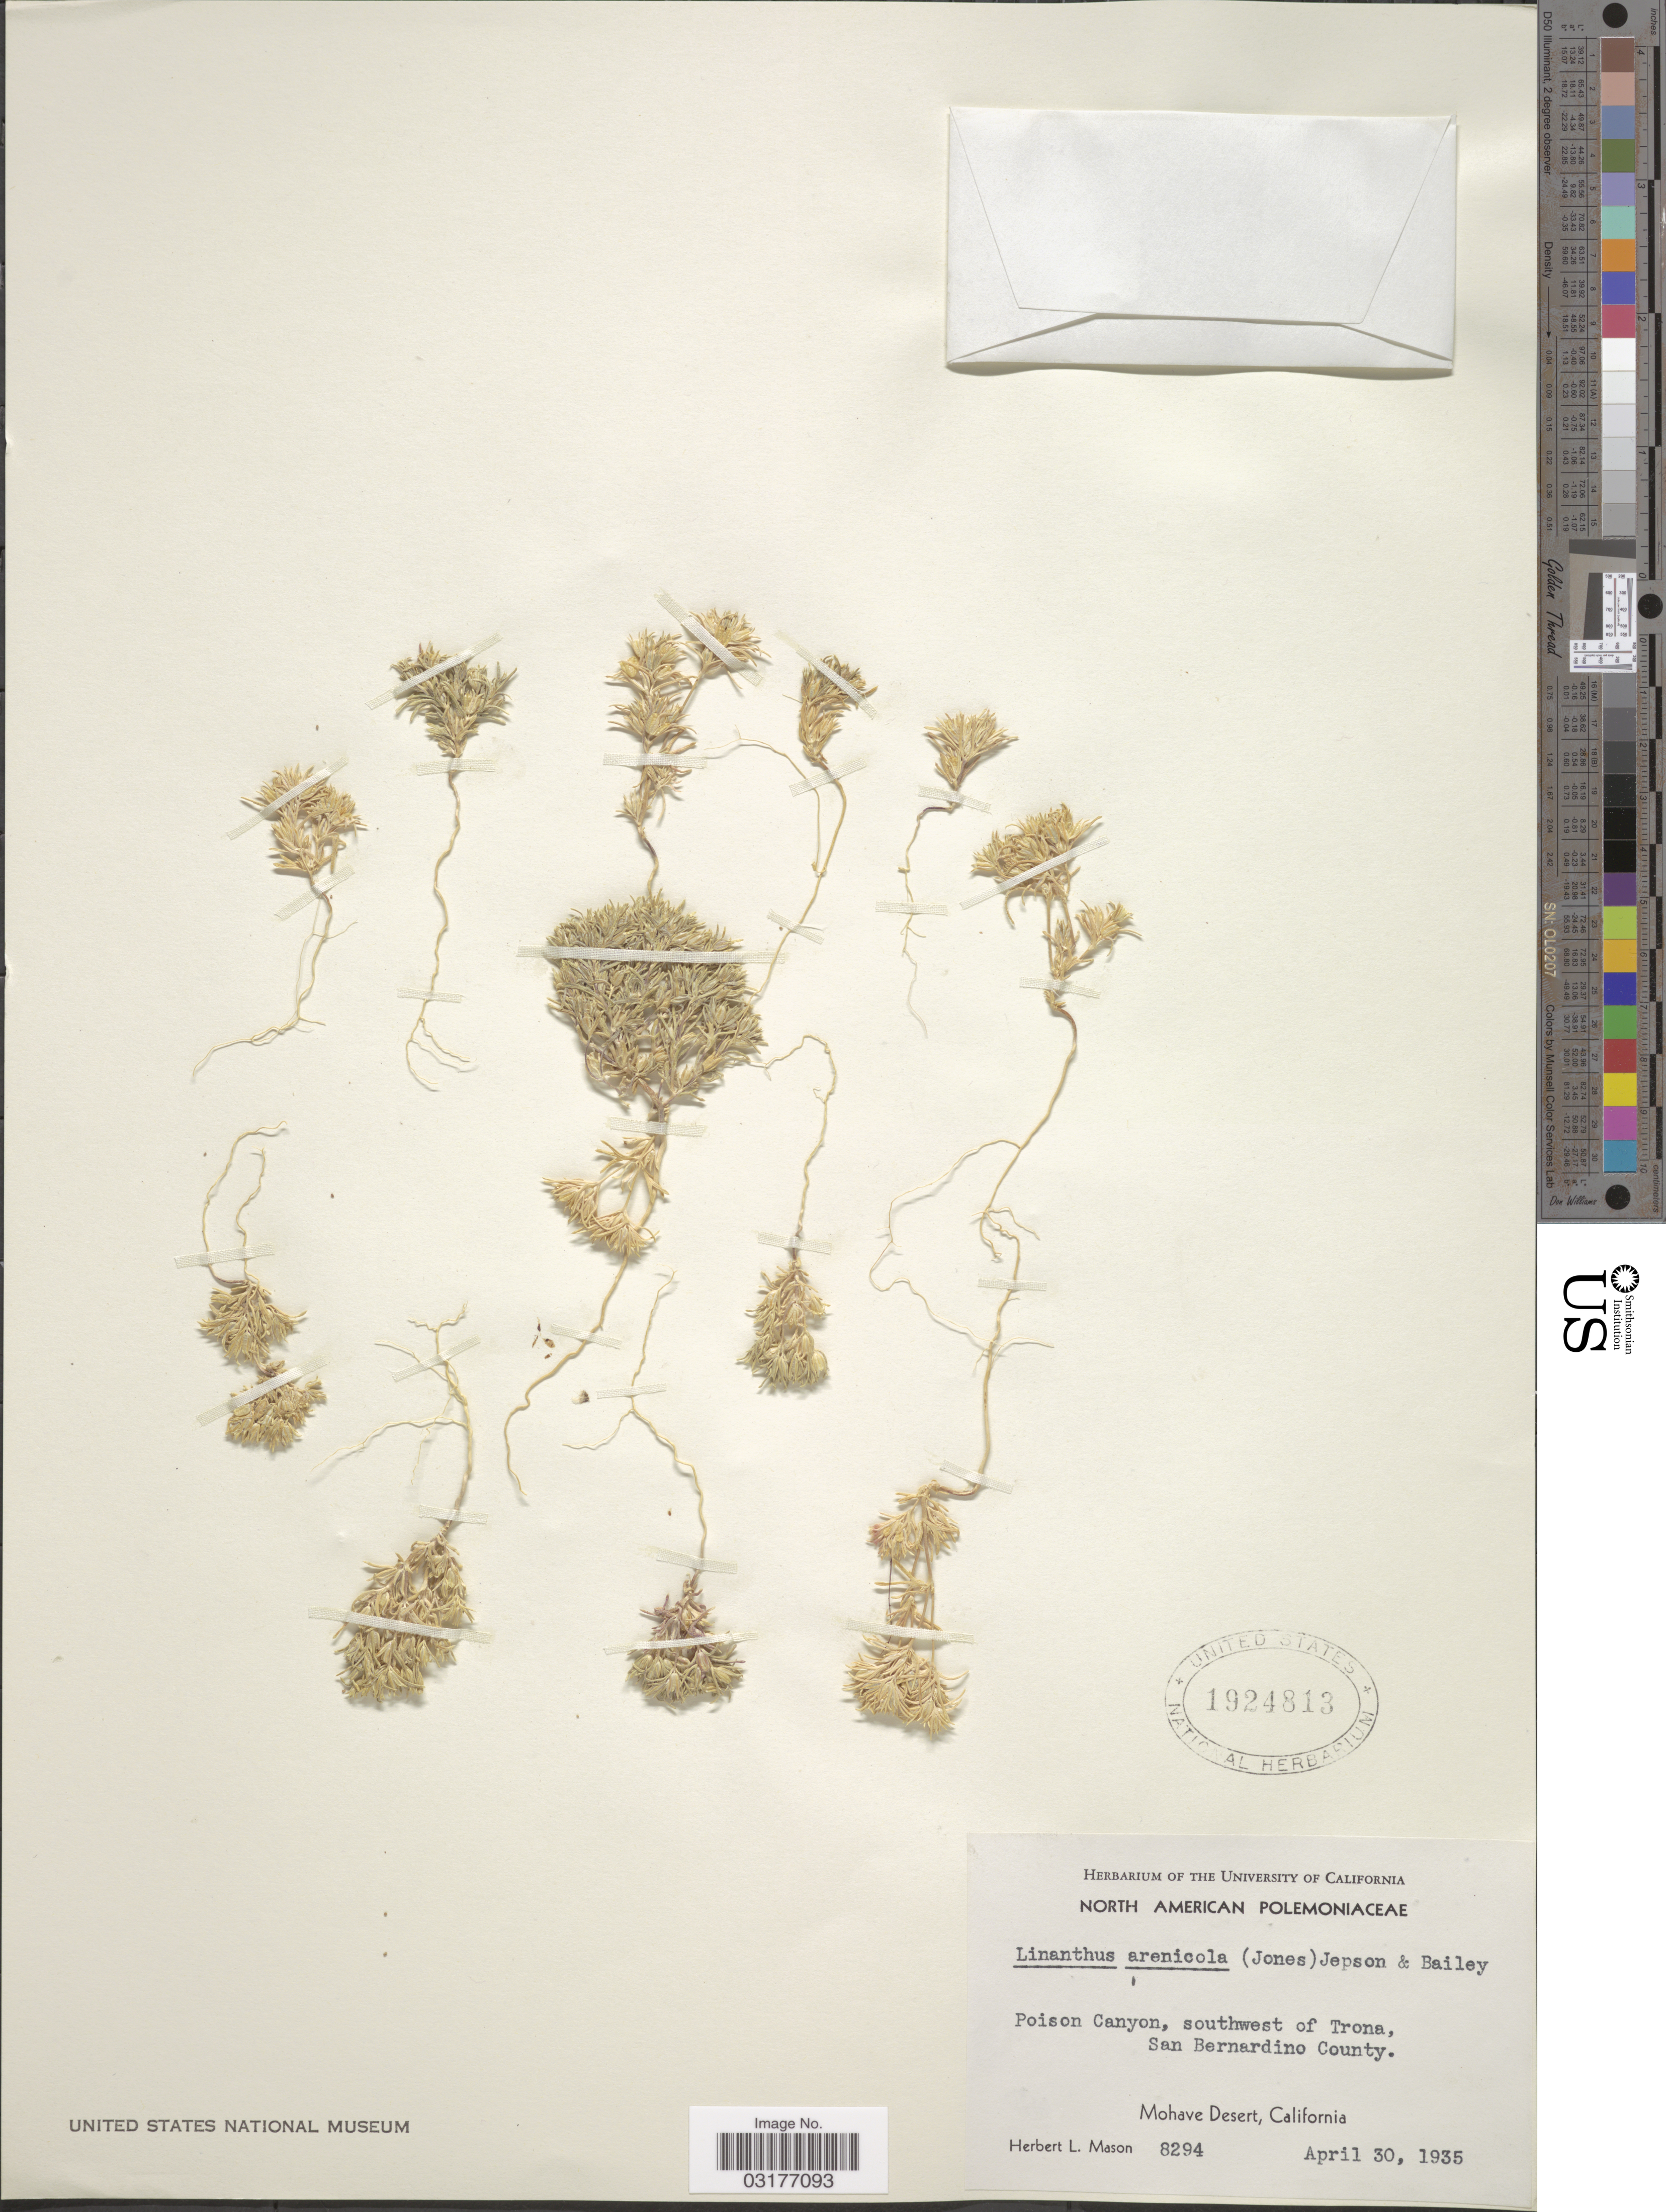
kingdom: Plantae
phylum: Tracheophyta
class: Magnoliopsida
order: Ericales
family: Polemoniaceae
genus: Linanthus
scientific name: Linanthus arenicola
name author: (M.E. Jones) Jeps. & V. L. Bailey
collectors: H. L. Mason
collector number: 8294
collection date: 1935-04-30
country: United States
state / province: California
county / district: San Bernardino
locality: Poison Canyon, southwest of Trona, San Bernardino County. Mohave Desert.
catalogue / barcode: US 1924813